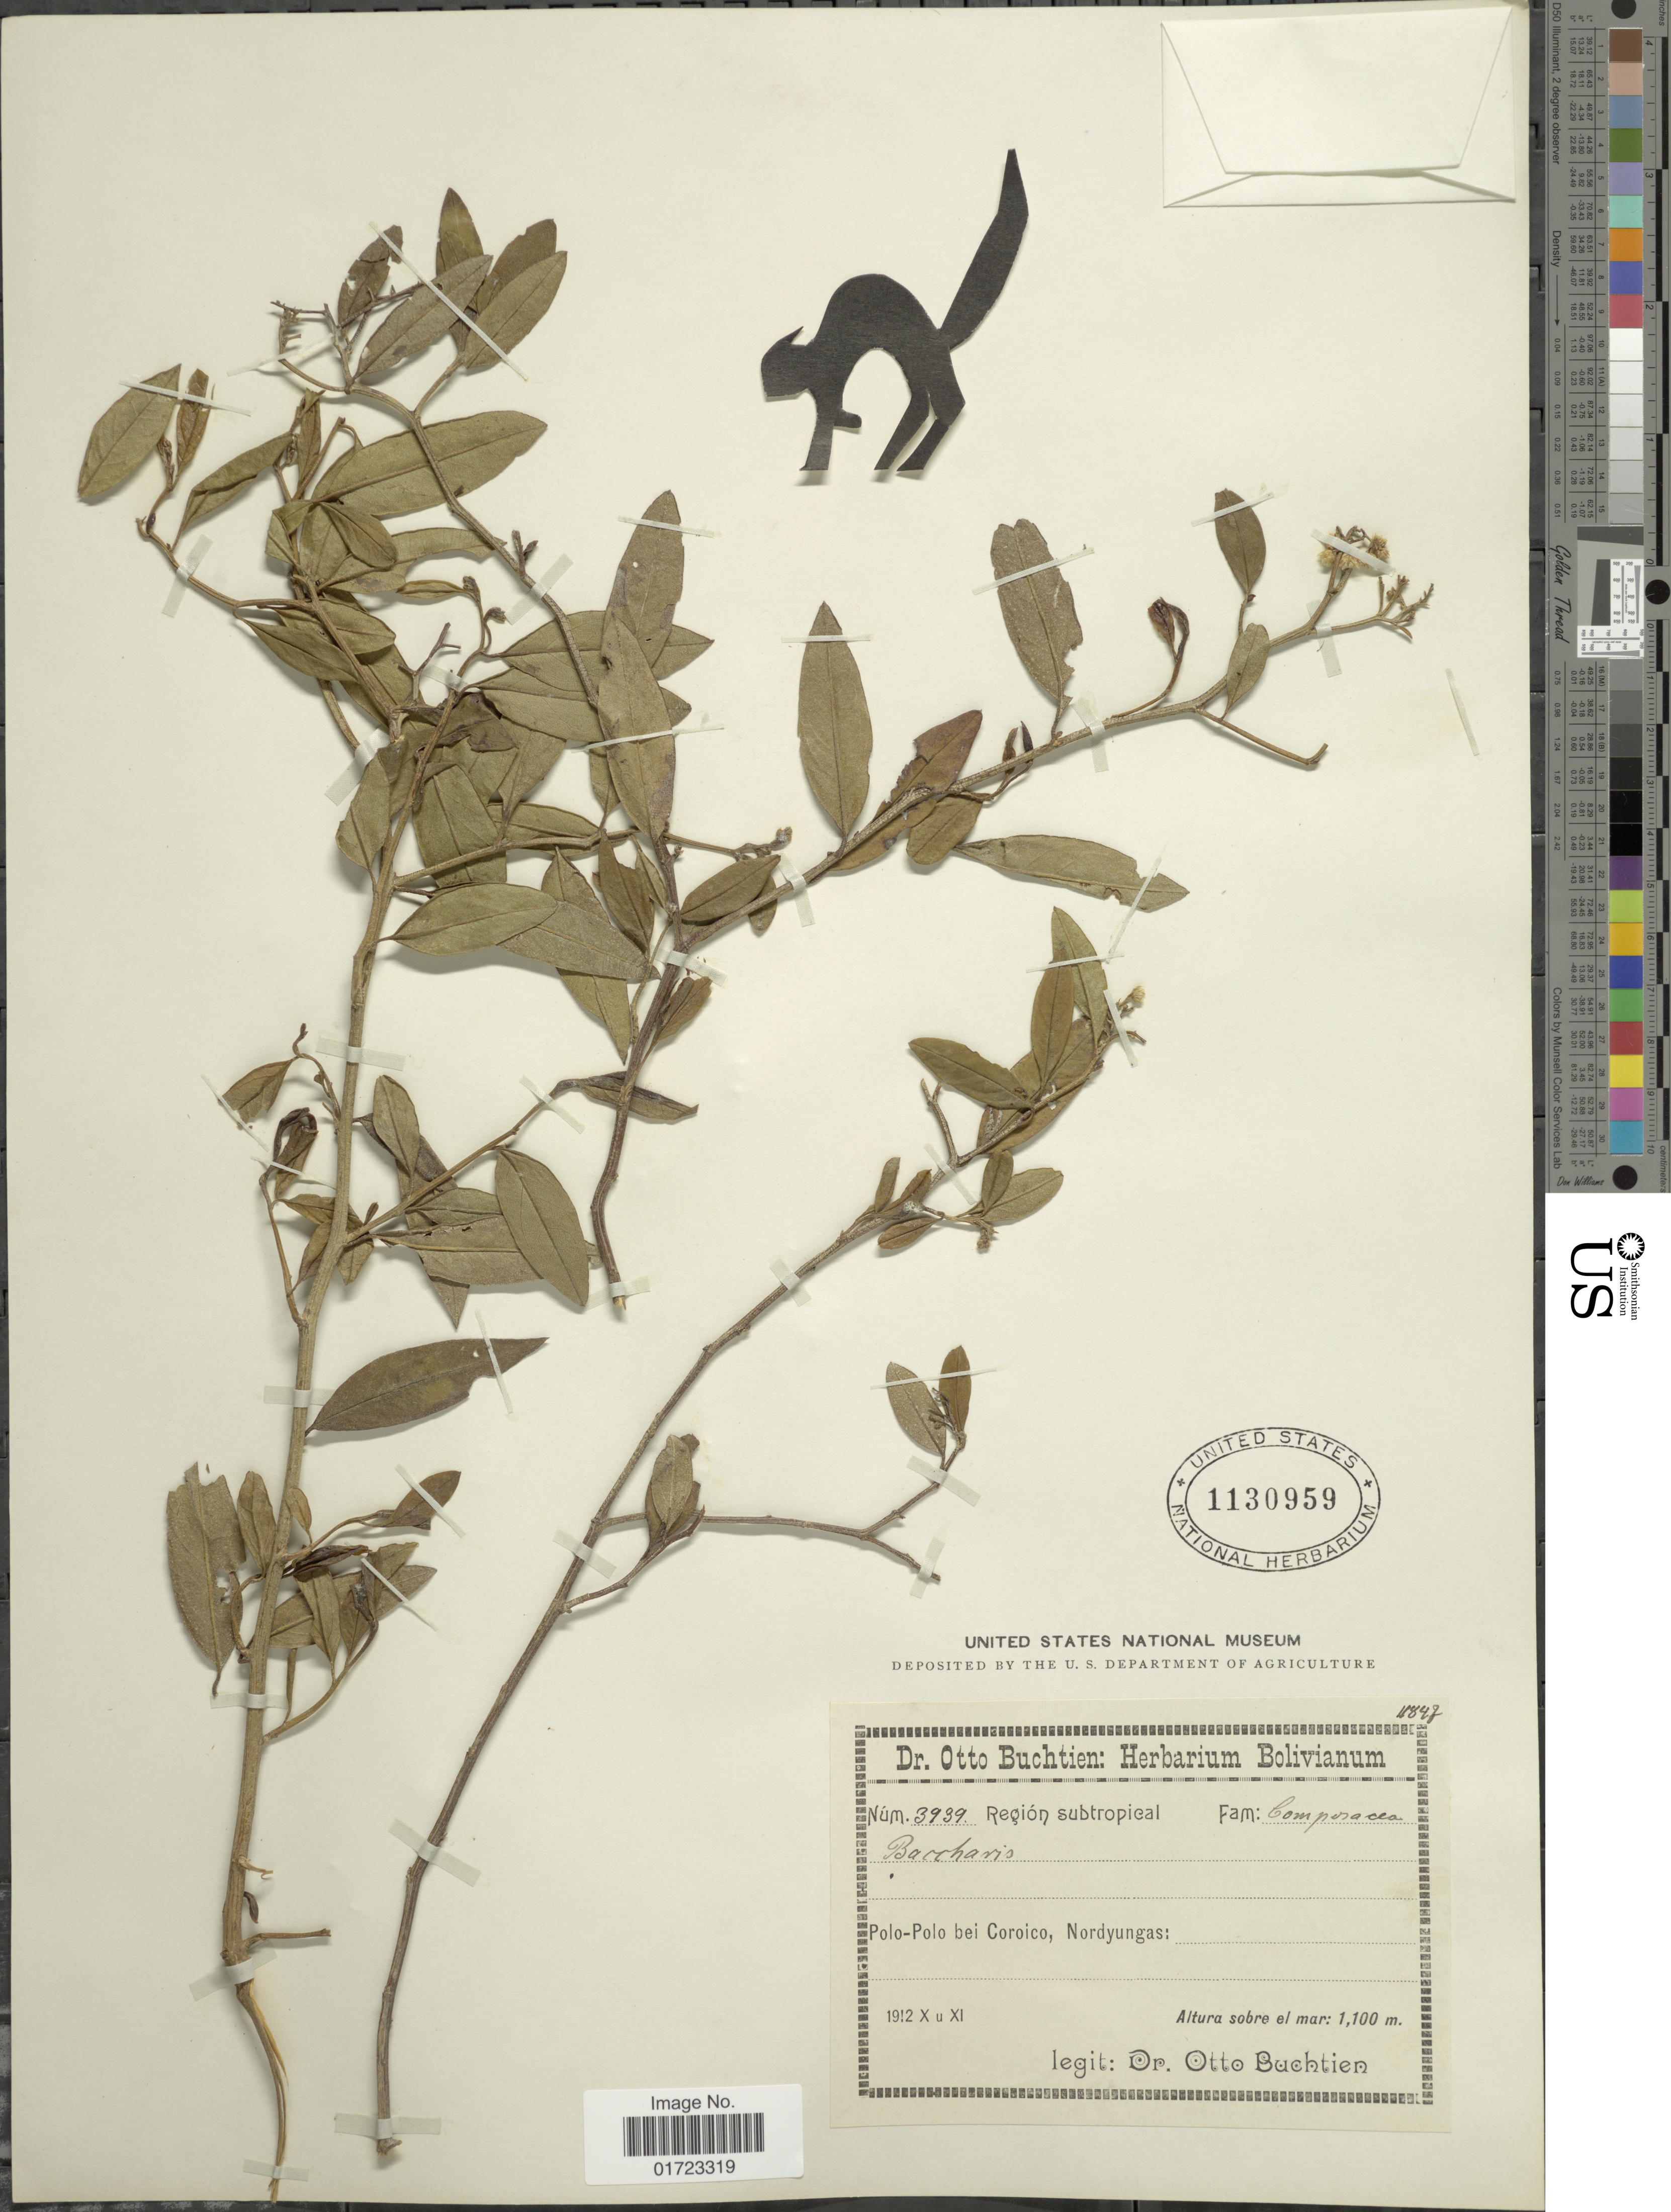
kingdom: Plantae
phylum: Tracheophyta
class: Magnoliopsida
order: Asterales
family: Asteraceae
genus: Baccharis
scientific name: Baccharis quitensis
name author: Kunth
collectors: O. Buchtien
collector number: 3939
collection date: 1912-10/1912-11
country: Bolivia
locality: Polo-Polo bei Coroico, Nordyungas. Region subtropical.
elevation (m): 1100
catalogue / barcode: US 1130959